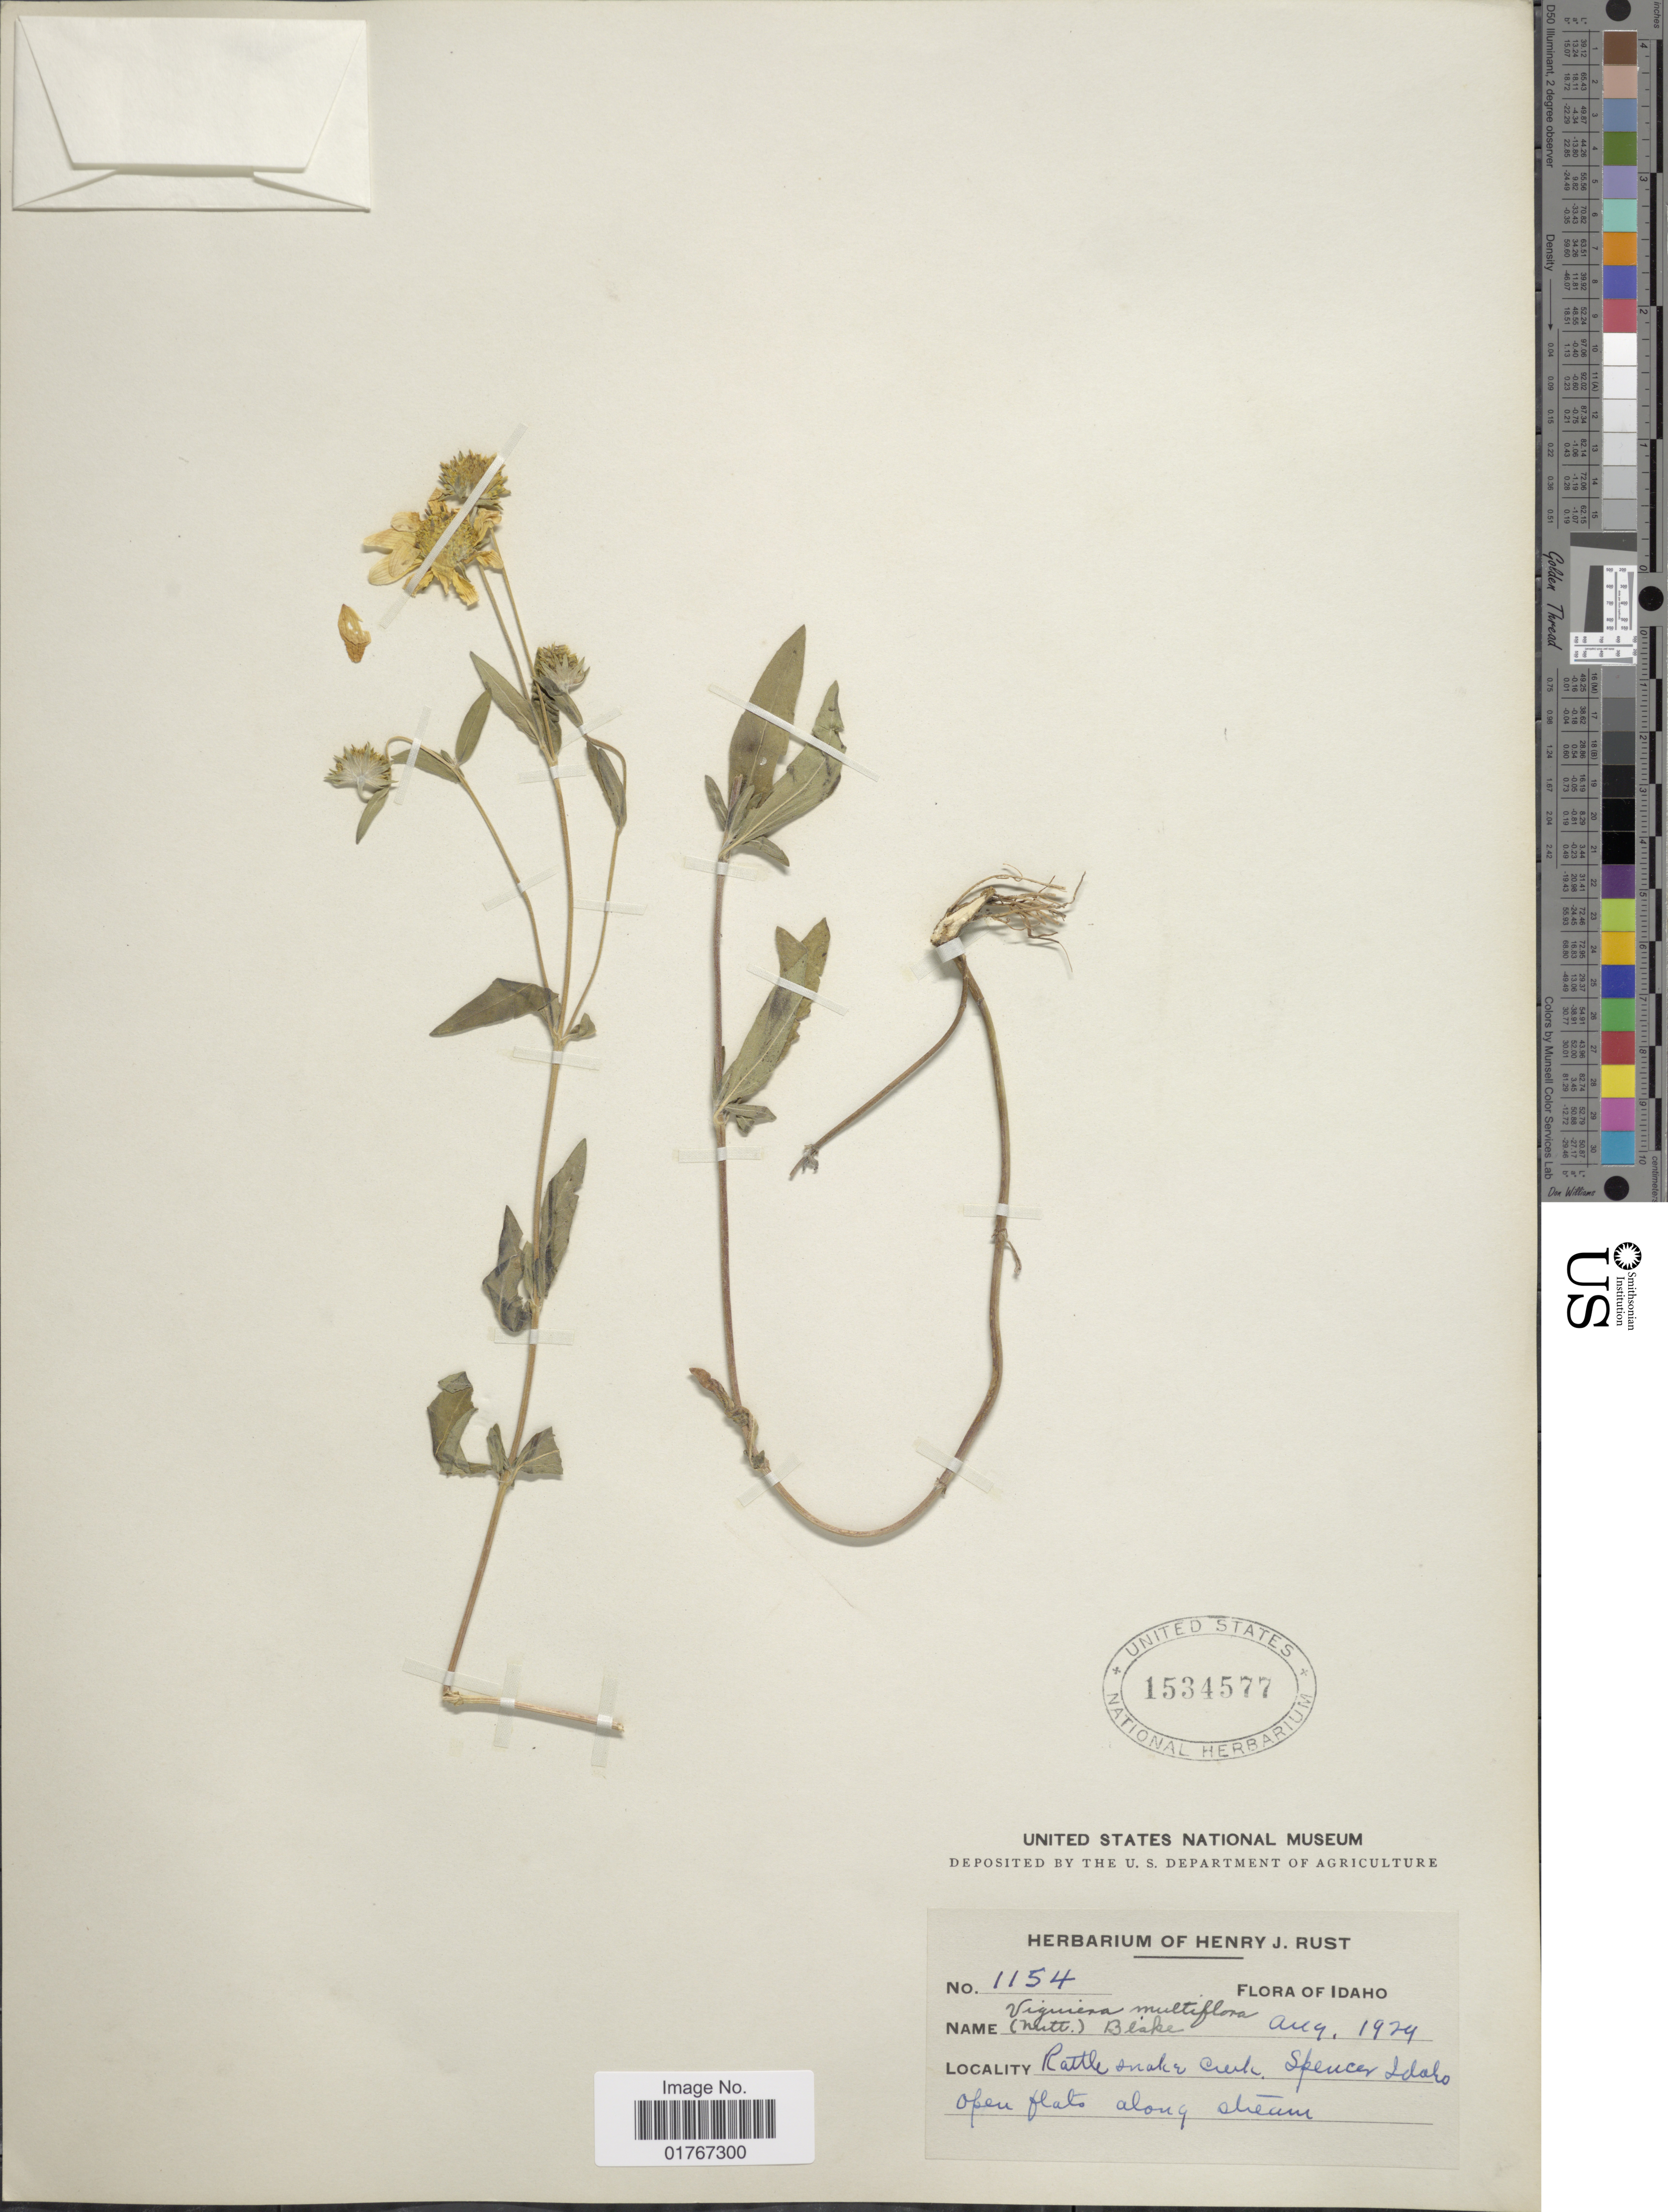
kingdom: Plantae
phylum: Tracheophyta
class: Magnoliopsida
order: Asterales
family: Asteraceae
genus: Heliomeris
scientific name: Heliomeris multiflora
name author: Nutt.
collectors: ex herb. Henry J. Rust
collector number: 1154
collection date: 1924-08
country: United States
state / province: Idaho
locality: Rattle snake creek, Spencer Idaho, open flats along stream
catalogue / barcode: US 1534577